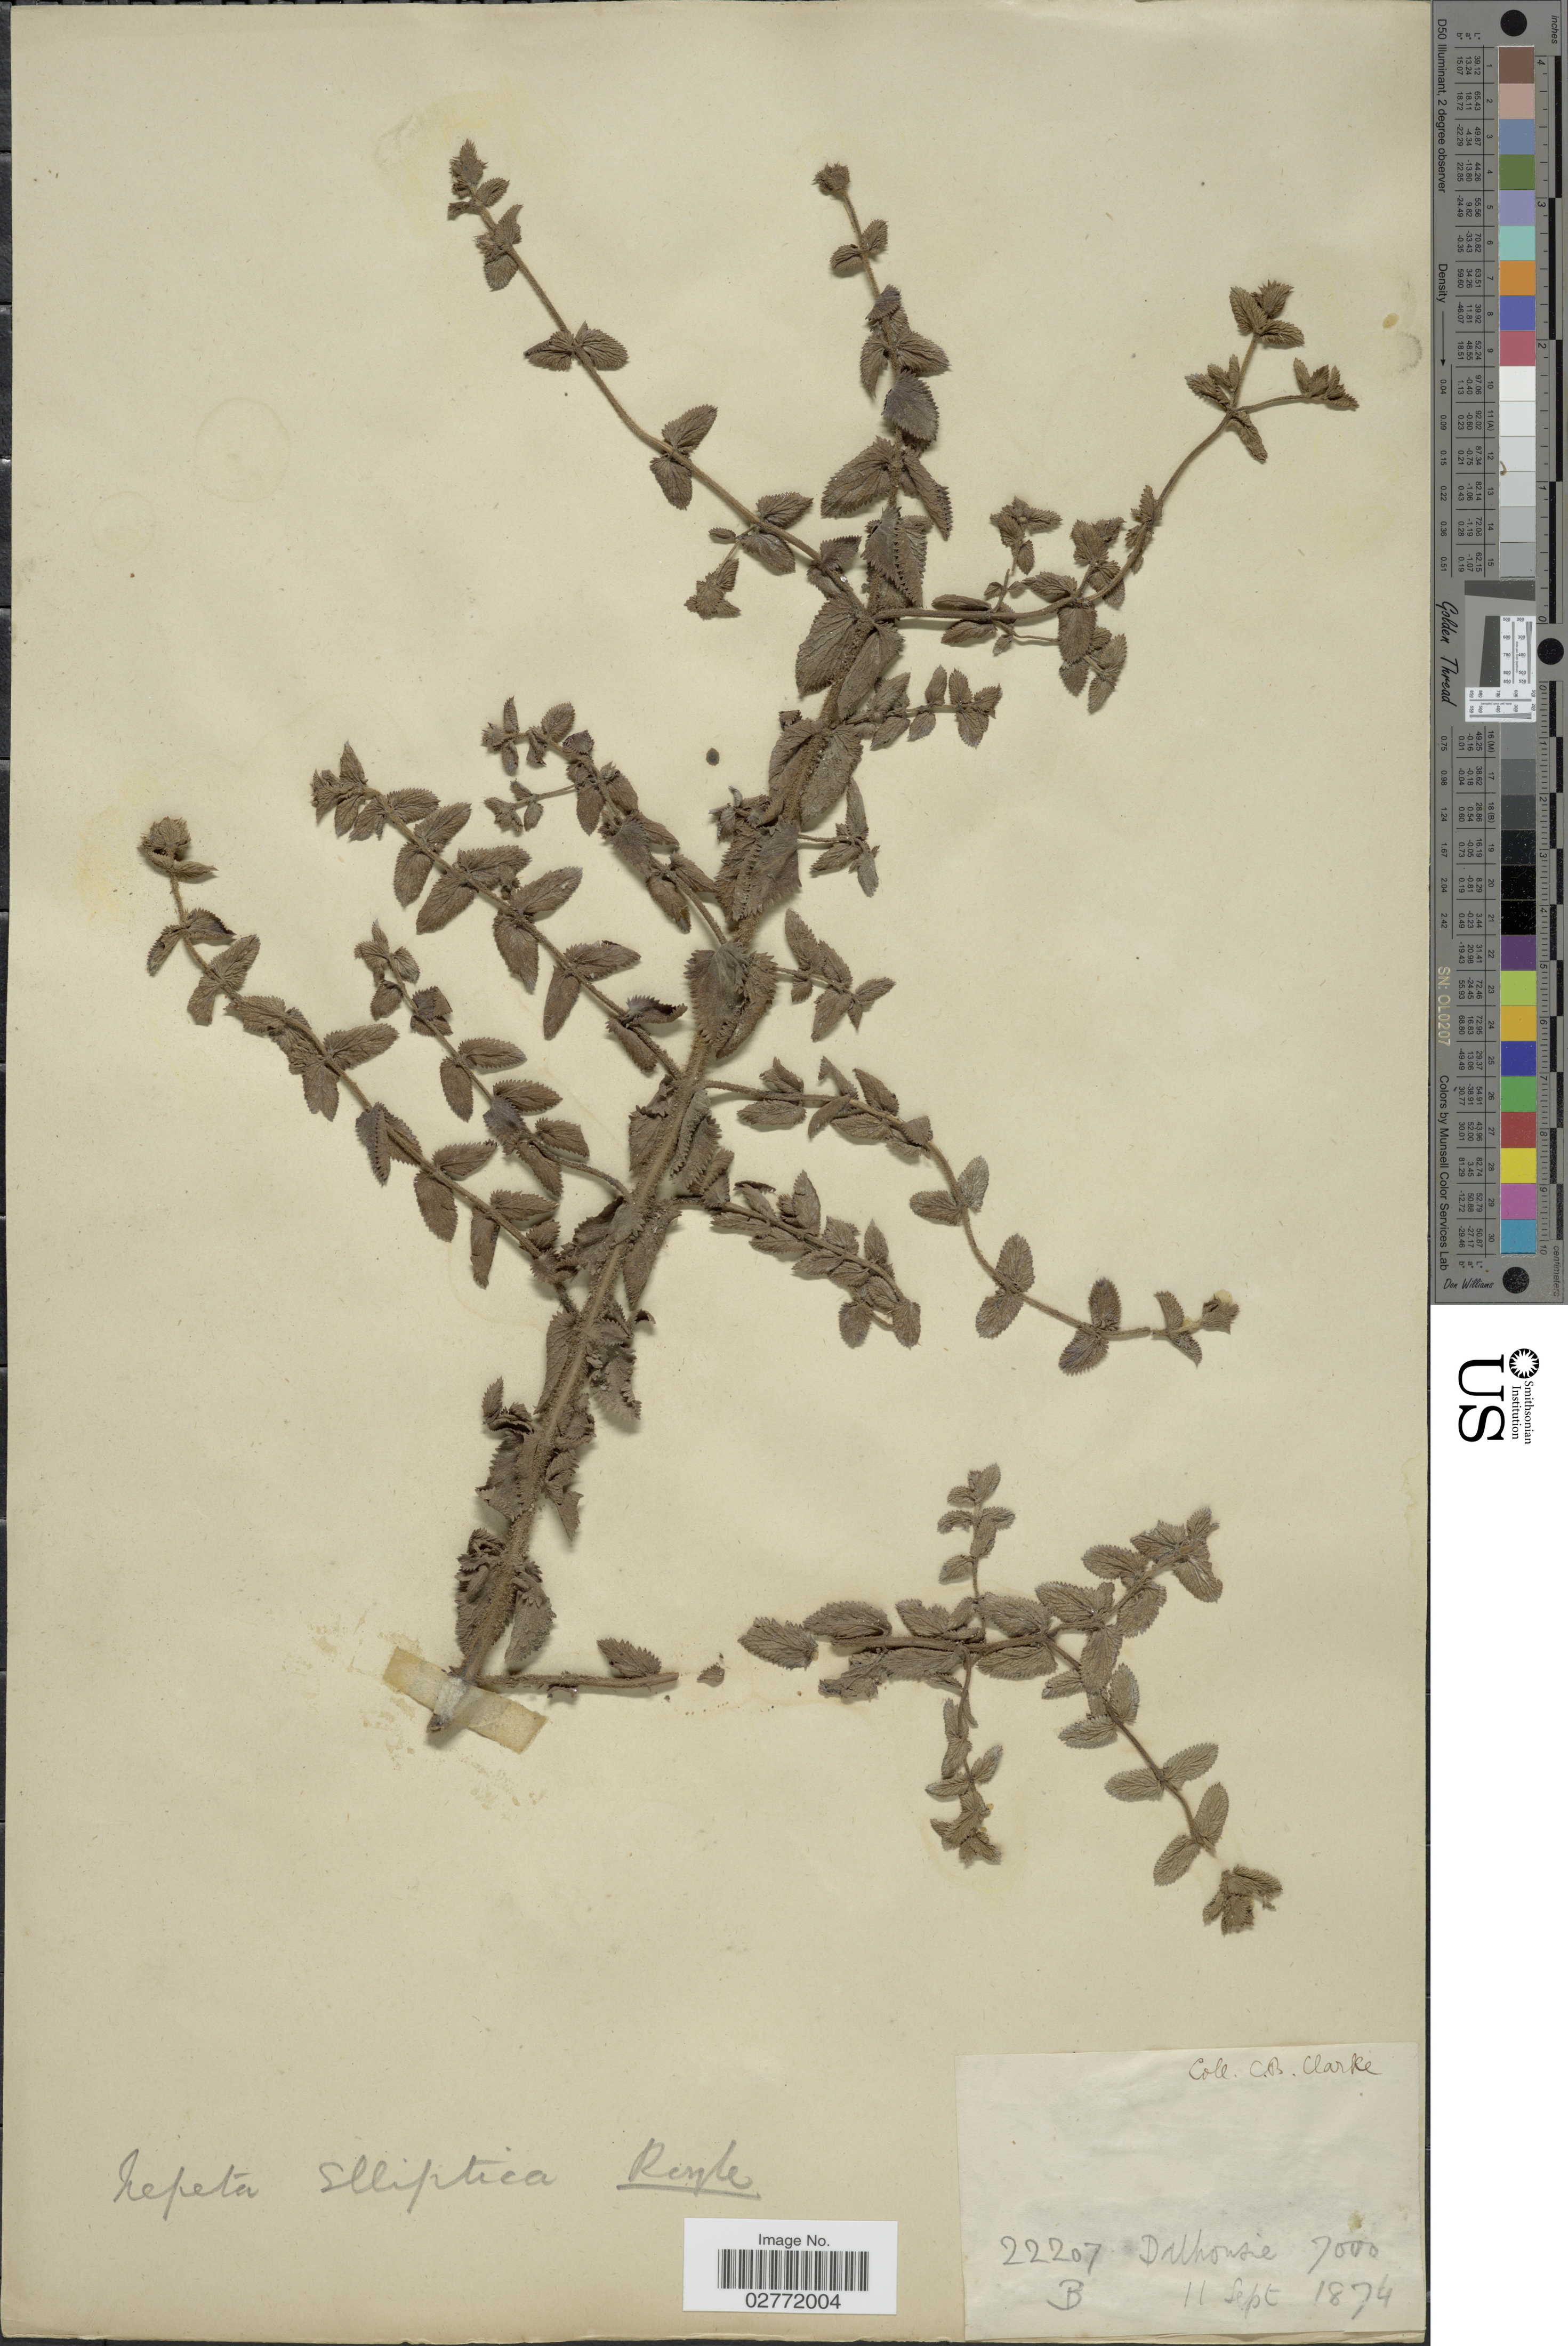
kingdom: Plantae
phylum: Tracheophyta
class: Magnoliopsida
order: Lamiales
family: Lamiaceae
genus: Nepeta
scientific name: Nepeta elliptica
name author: Royle ex Benth.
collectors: C. B. Clarke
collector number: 22207B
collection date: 1874-09-11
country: India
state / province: Himachal Pradesh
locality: Dalhousie.